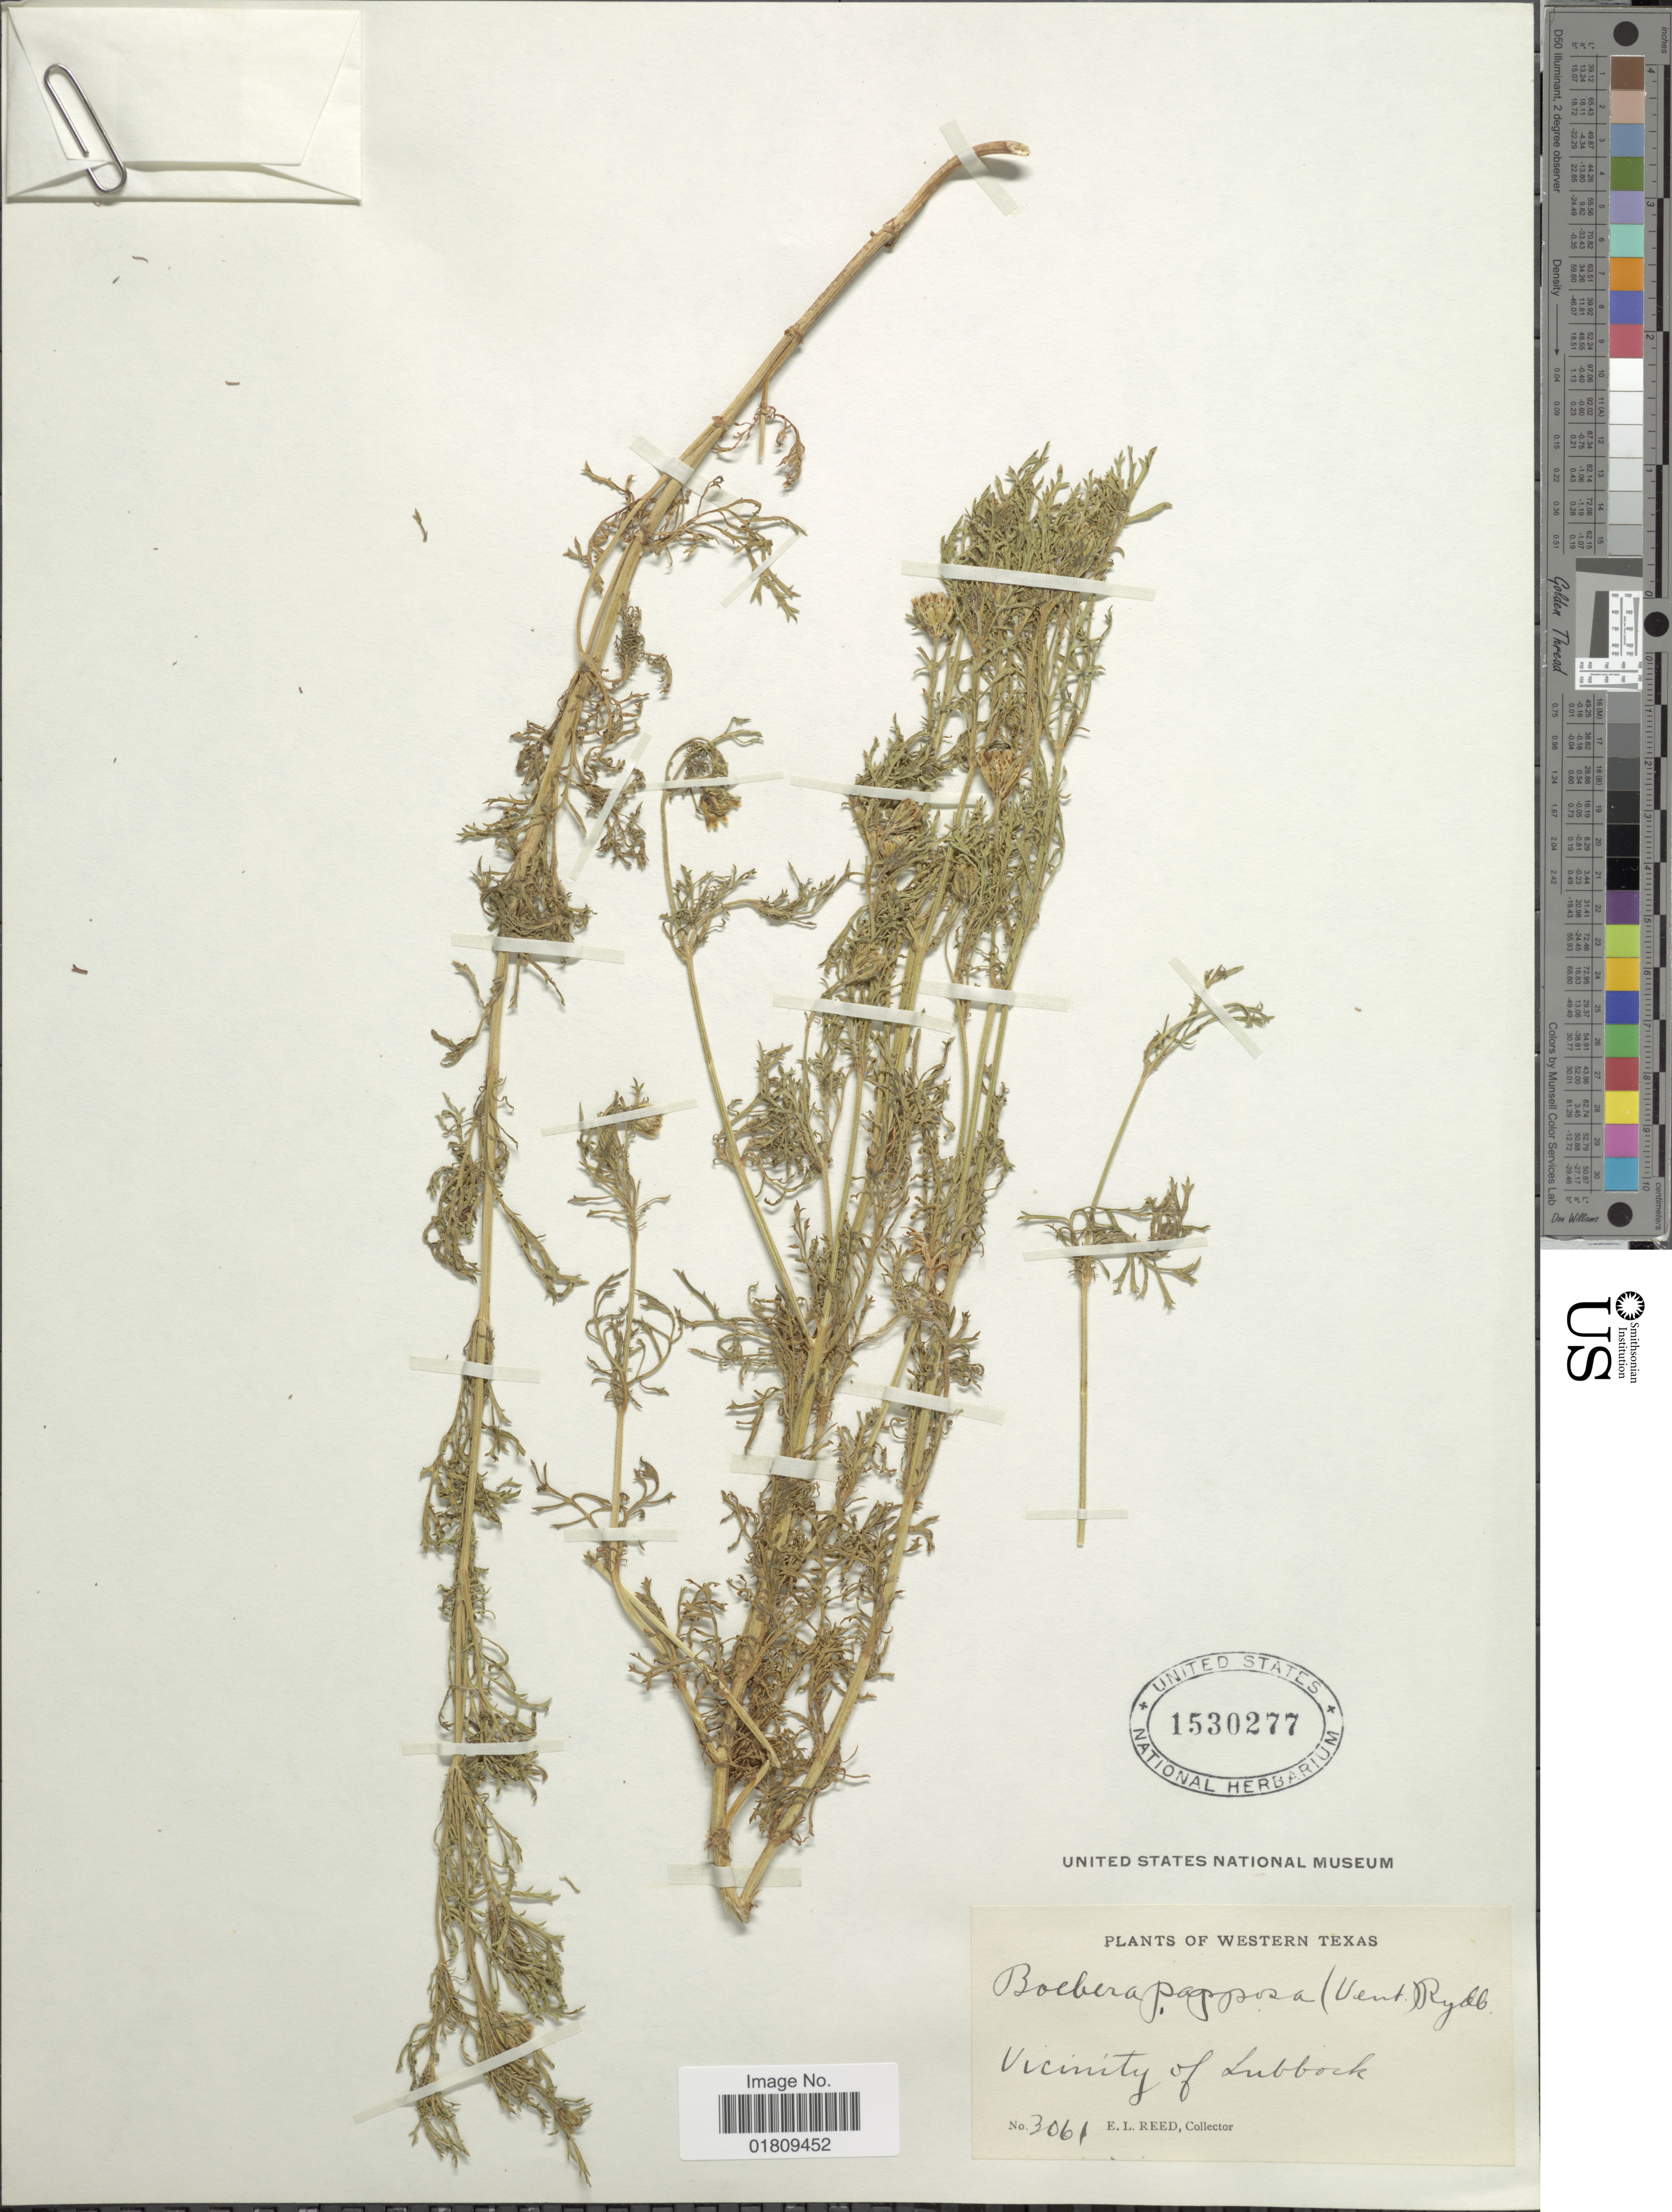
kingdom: Plantae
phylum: Tracheophyta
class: Magnoliopsida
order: Asterales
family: Asteraceae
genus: Dyssodia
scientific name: Dyssodia papposa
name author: (Vent.) Hitchc.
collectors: E. Reed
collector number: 3061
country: United States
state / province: Texas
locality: Western Texas, vicinity of Lubbock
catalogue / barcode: US 1530277